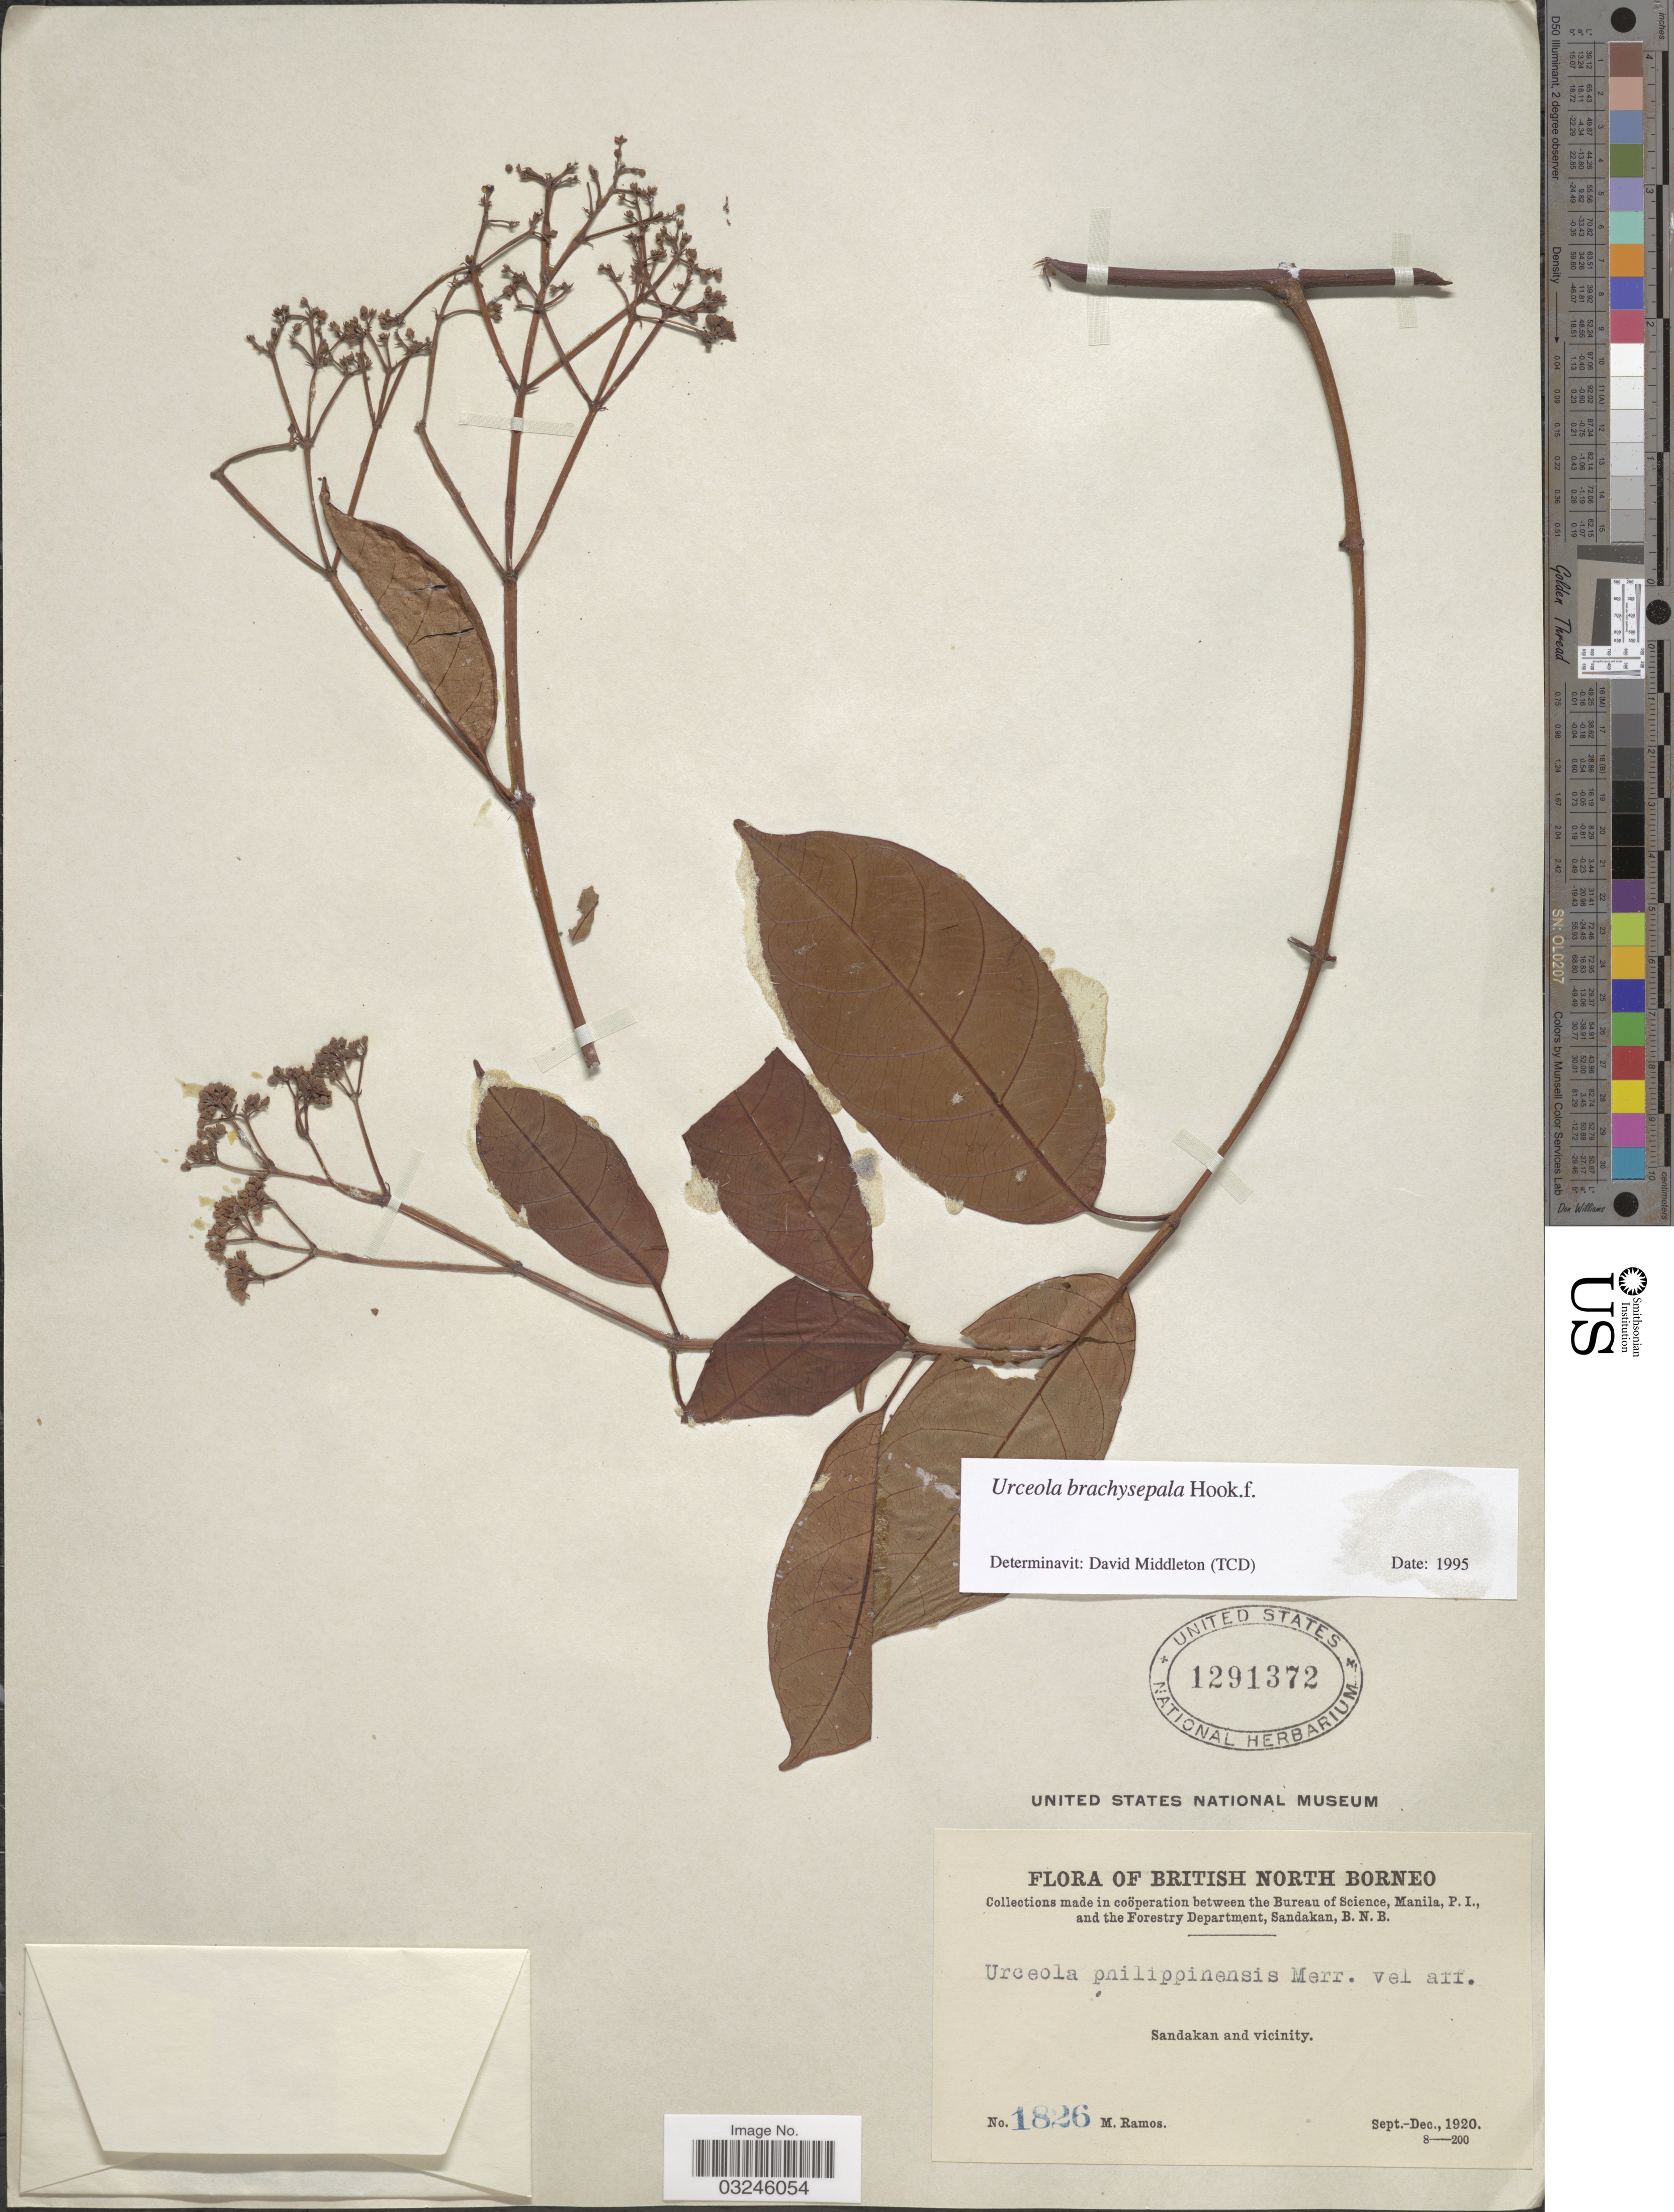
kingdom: Plantae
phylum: Tracheophyta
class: Magnoliopsida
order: Gentianales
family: Apocynaceae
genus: Urceola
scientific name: Urceola brachysepala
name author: Hook. f.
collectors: M. Ramos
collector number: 1826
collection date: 1920-09/1920-12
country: Malaysia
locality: British North Borneo. Sandakan and vicinity.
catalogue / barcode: US 1291372